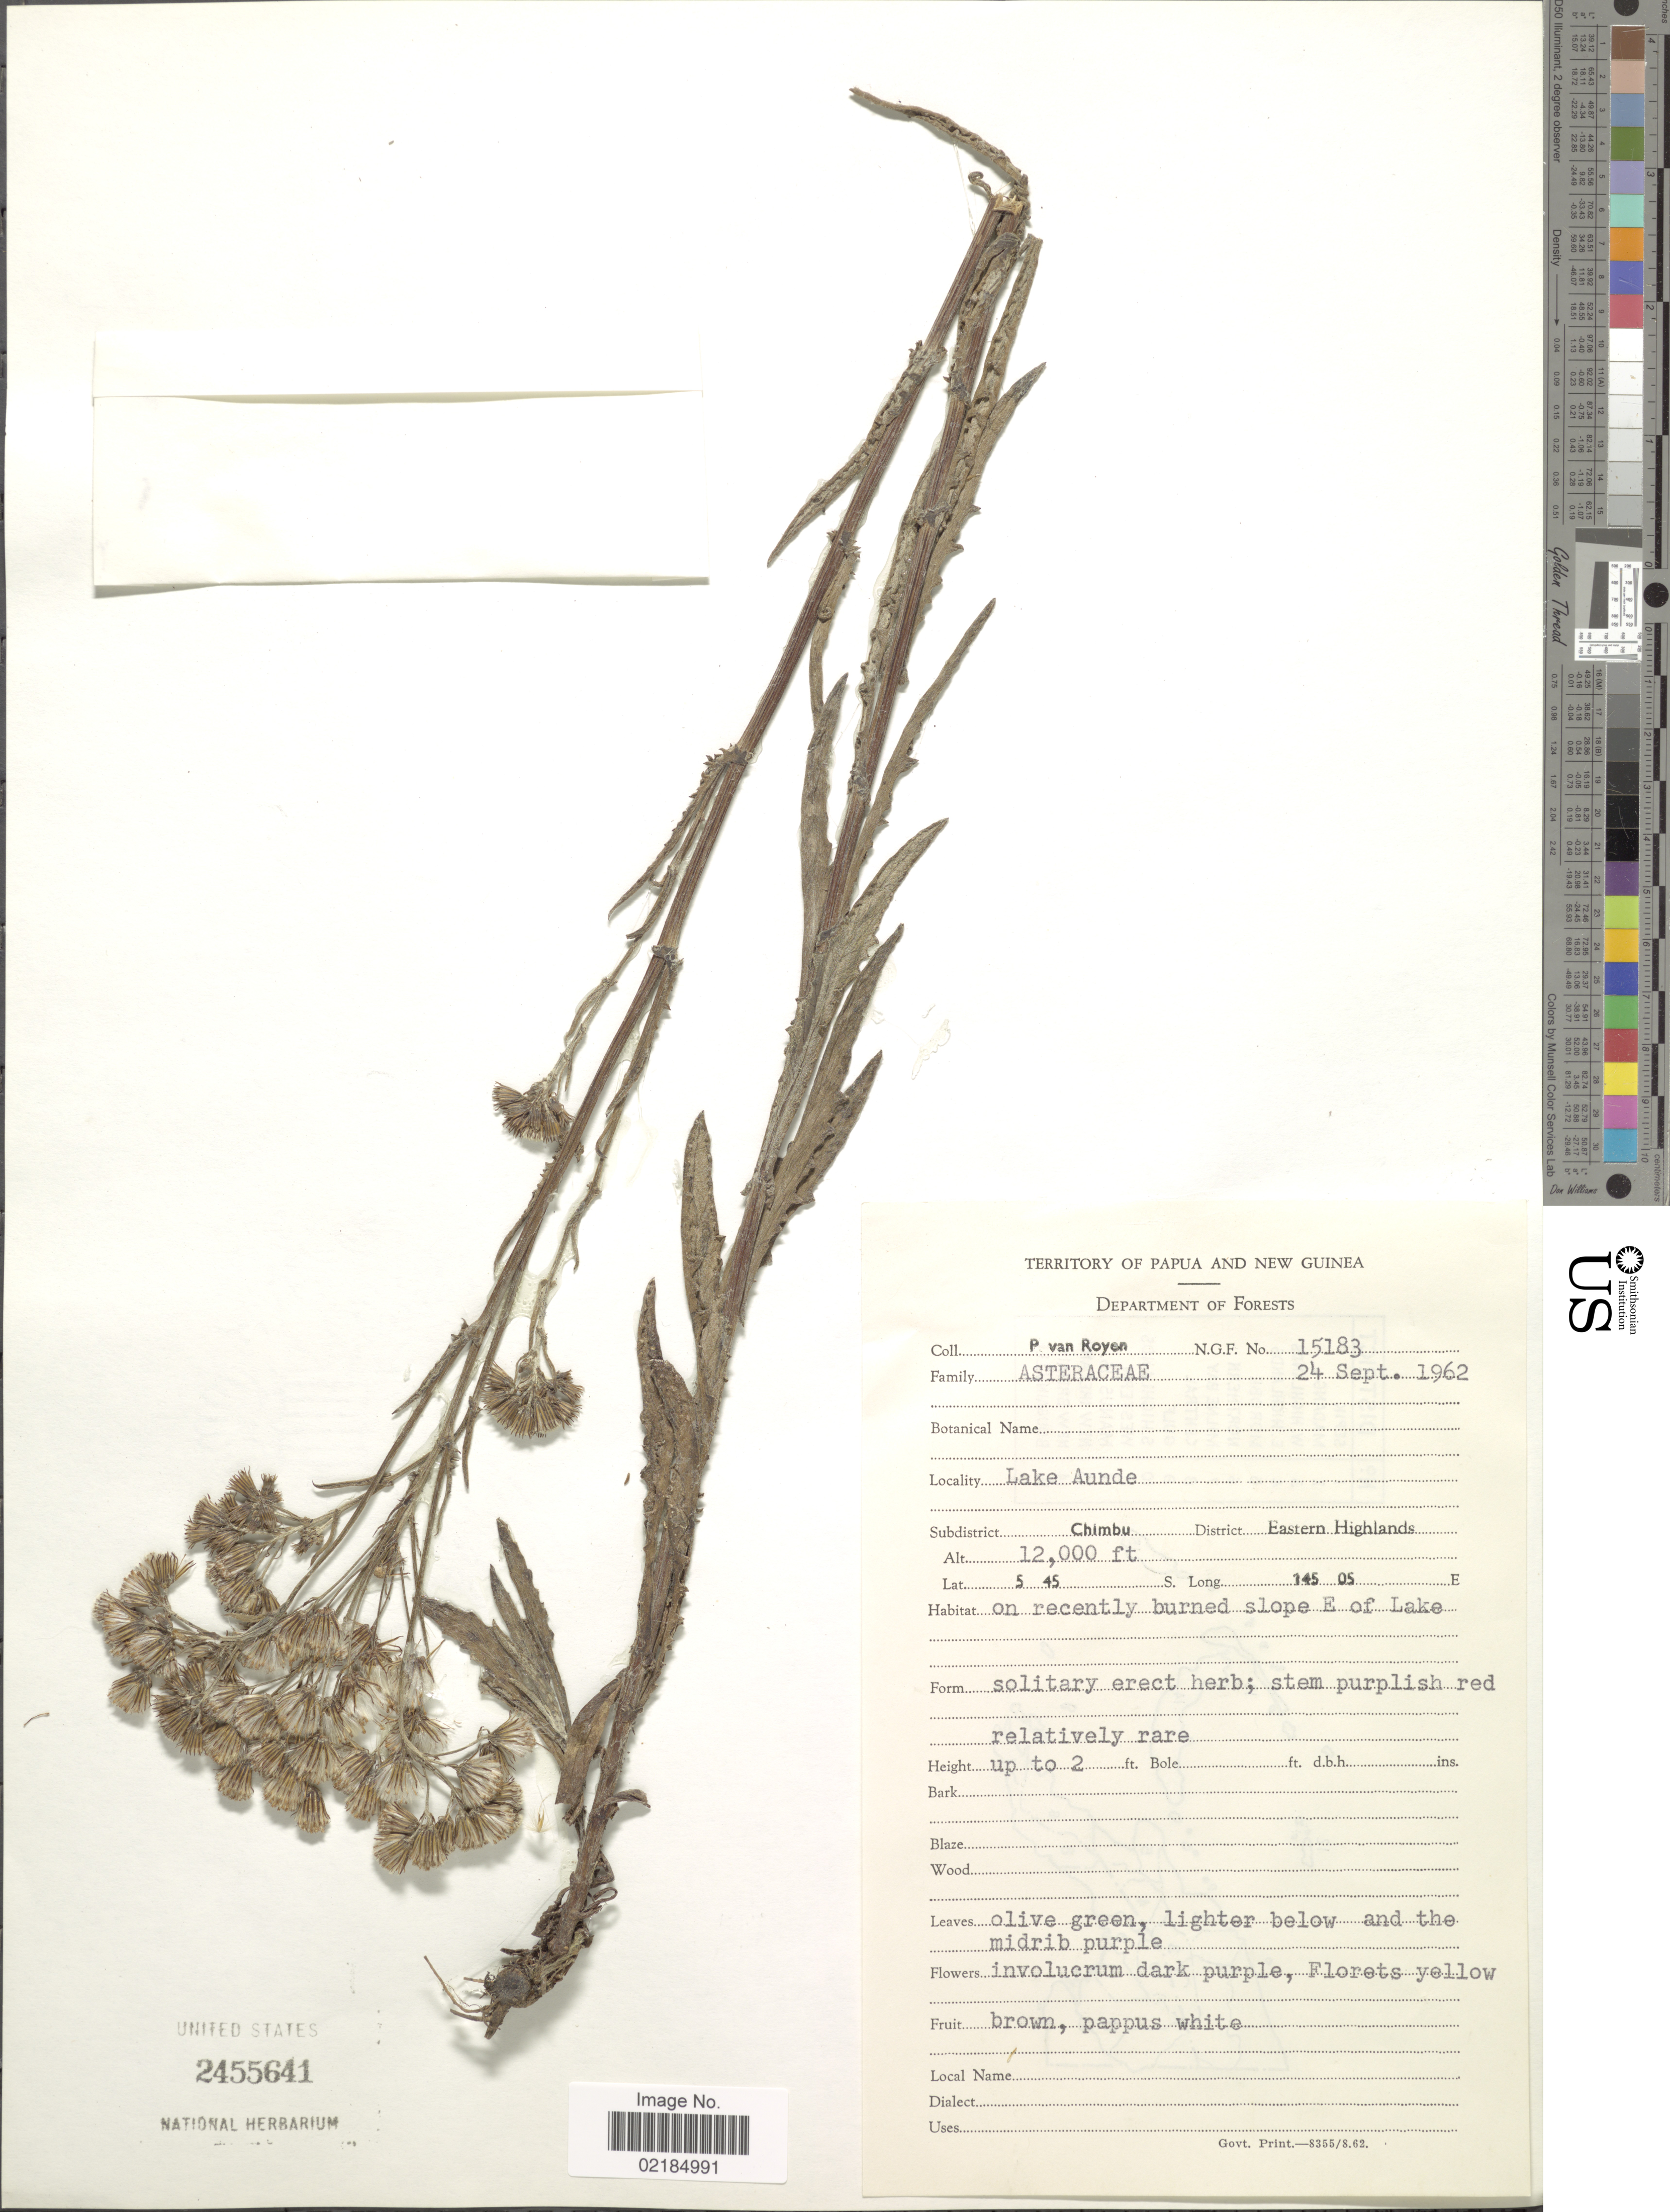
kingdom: Plantae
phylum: Tracheophyta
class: Magnoliopsida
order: Asterales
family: Asteraceae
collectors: P. van Royen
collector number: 15183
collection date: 1962-09-24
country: Papua New Guinea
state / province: Chimbu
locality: Territory of Papua and New Guinea. Department of Forests. Lake Aunde. Subdistrict Chimbu. District Eastern Highlands.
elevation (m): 3658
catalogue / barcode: US 2455641